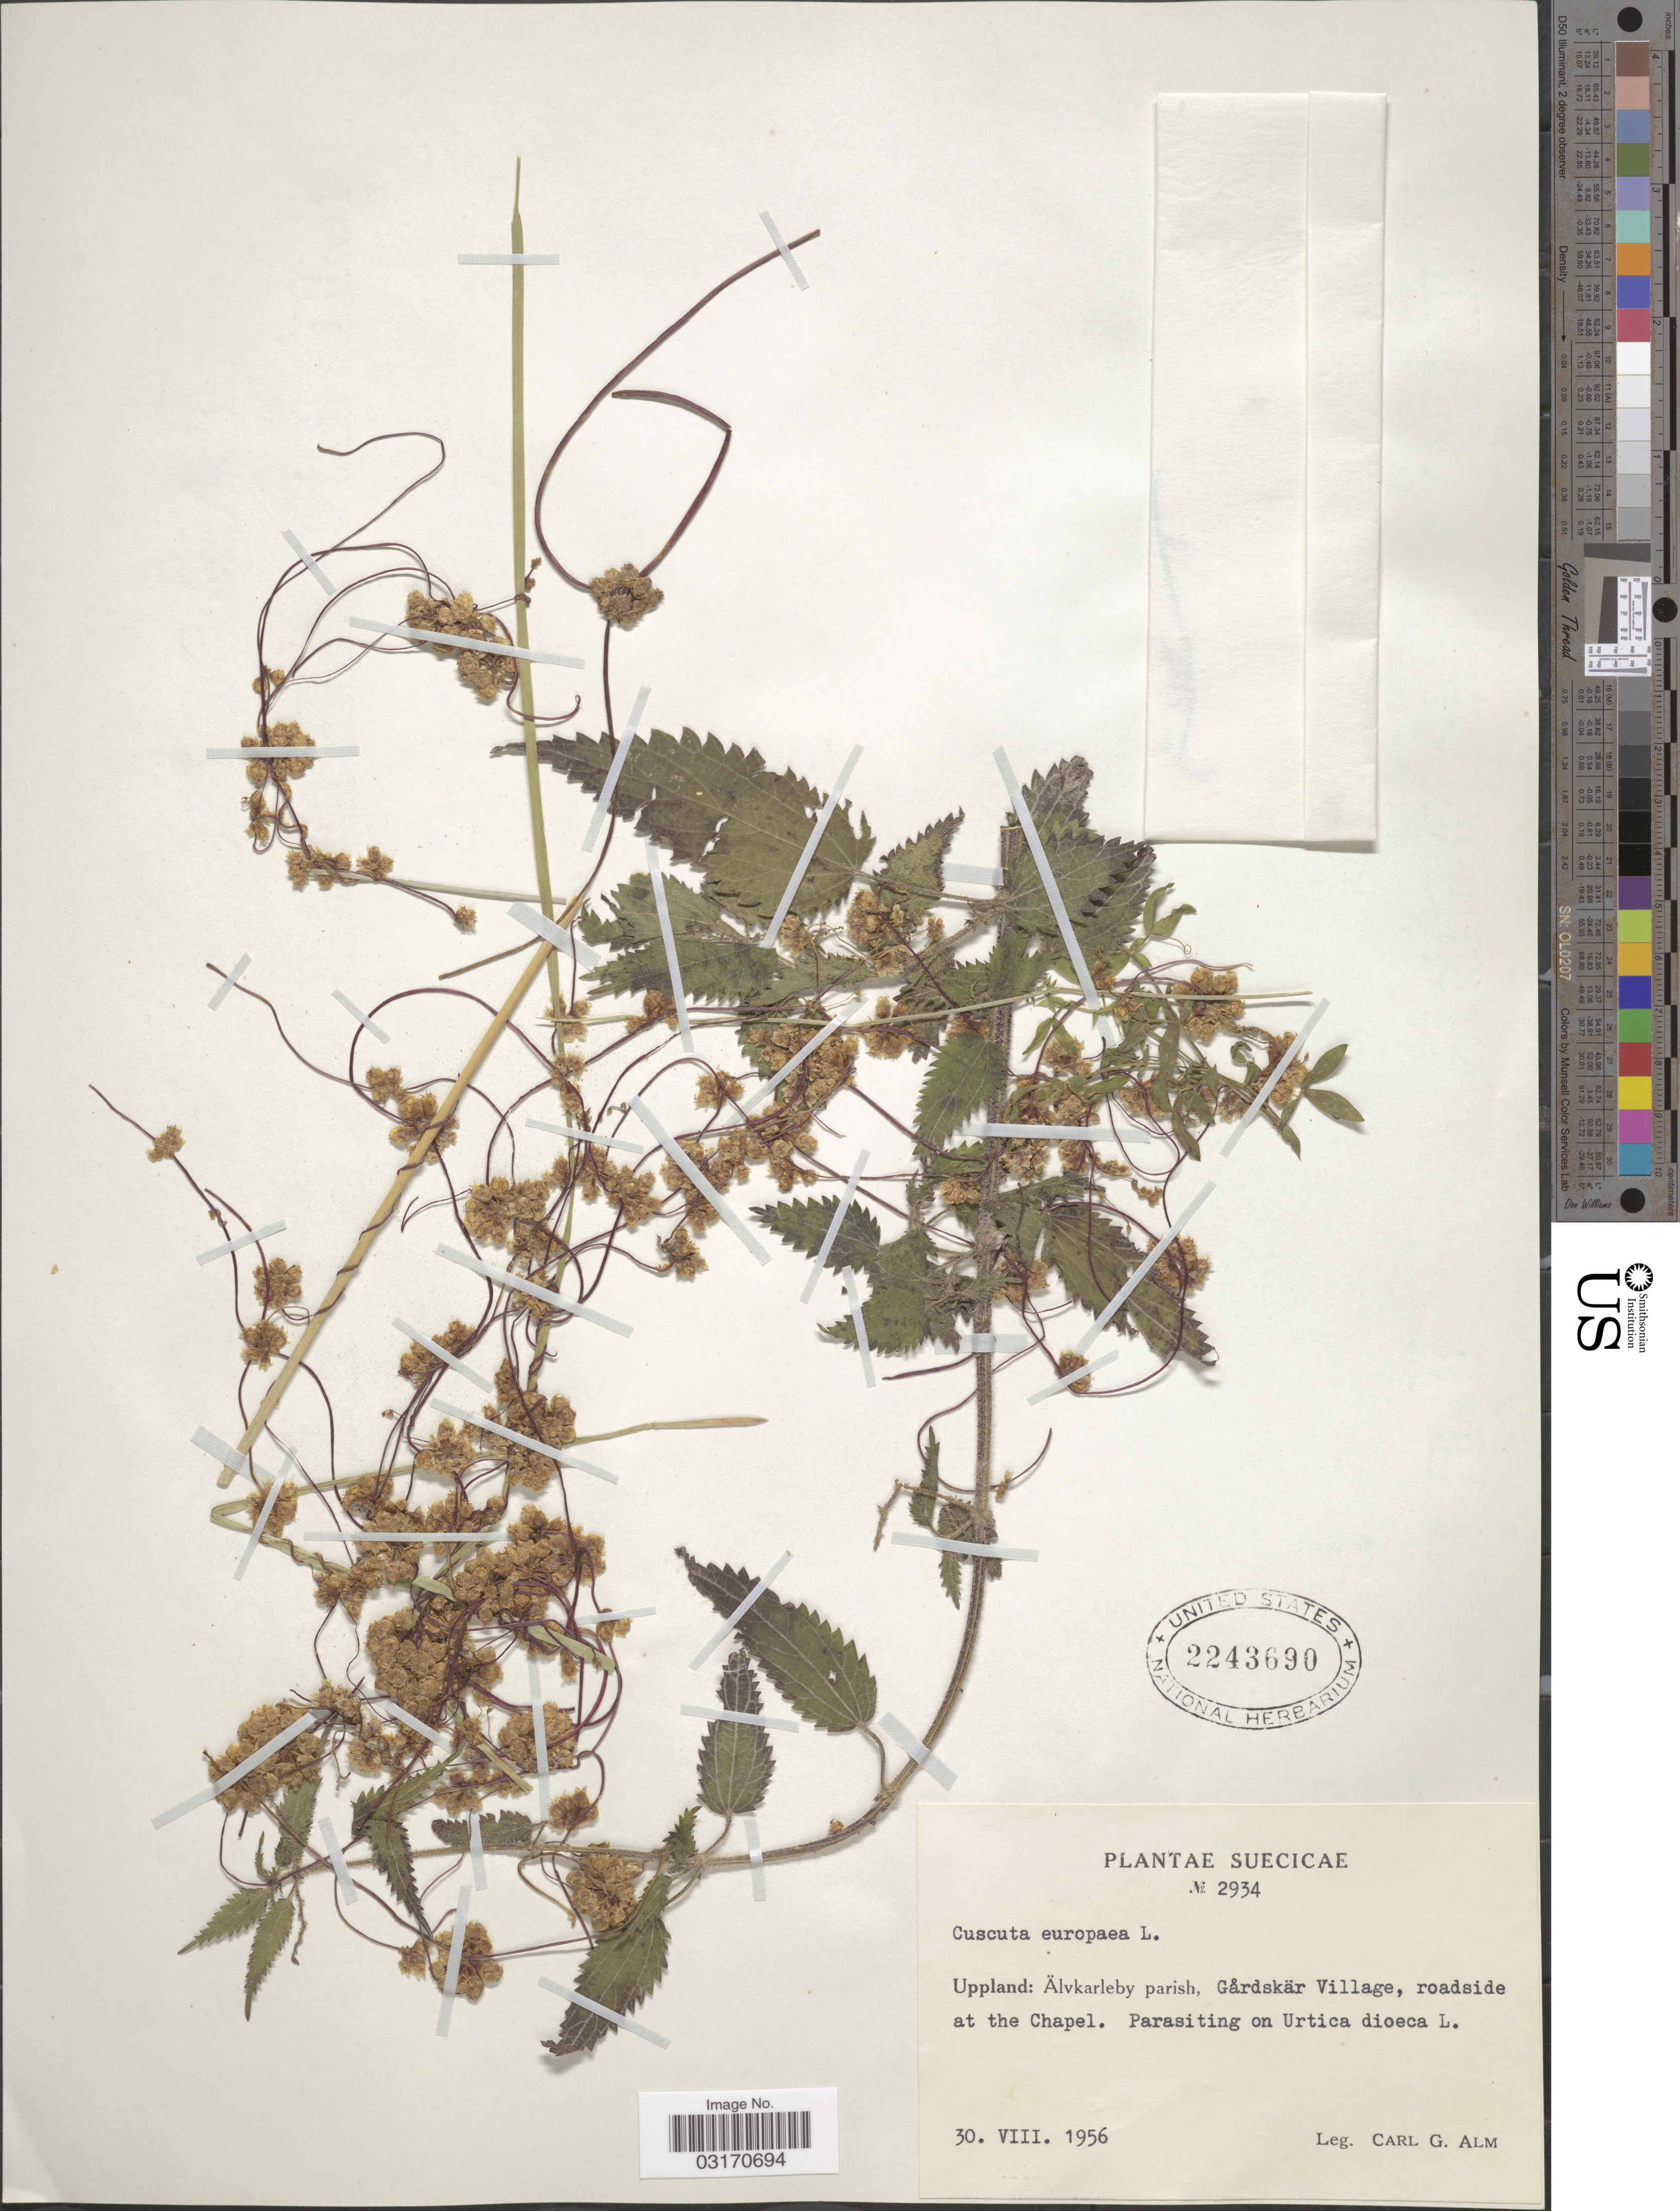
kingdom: Plantae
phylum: Tracheophyta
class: Magnoliopsida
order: Solanales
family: Convolvulaceae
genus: Cuscuta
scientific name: Cuscuta europaea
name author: L.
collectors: C. G. Alm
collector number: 2934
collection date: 1956-08-30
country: Sweden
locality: Suecicae. Uppland: Älvkarleby parish, Gårdskär Village, roadside at the Chapel.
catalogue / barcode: US 2243690